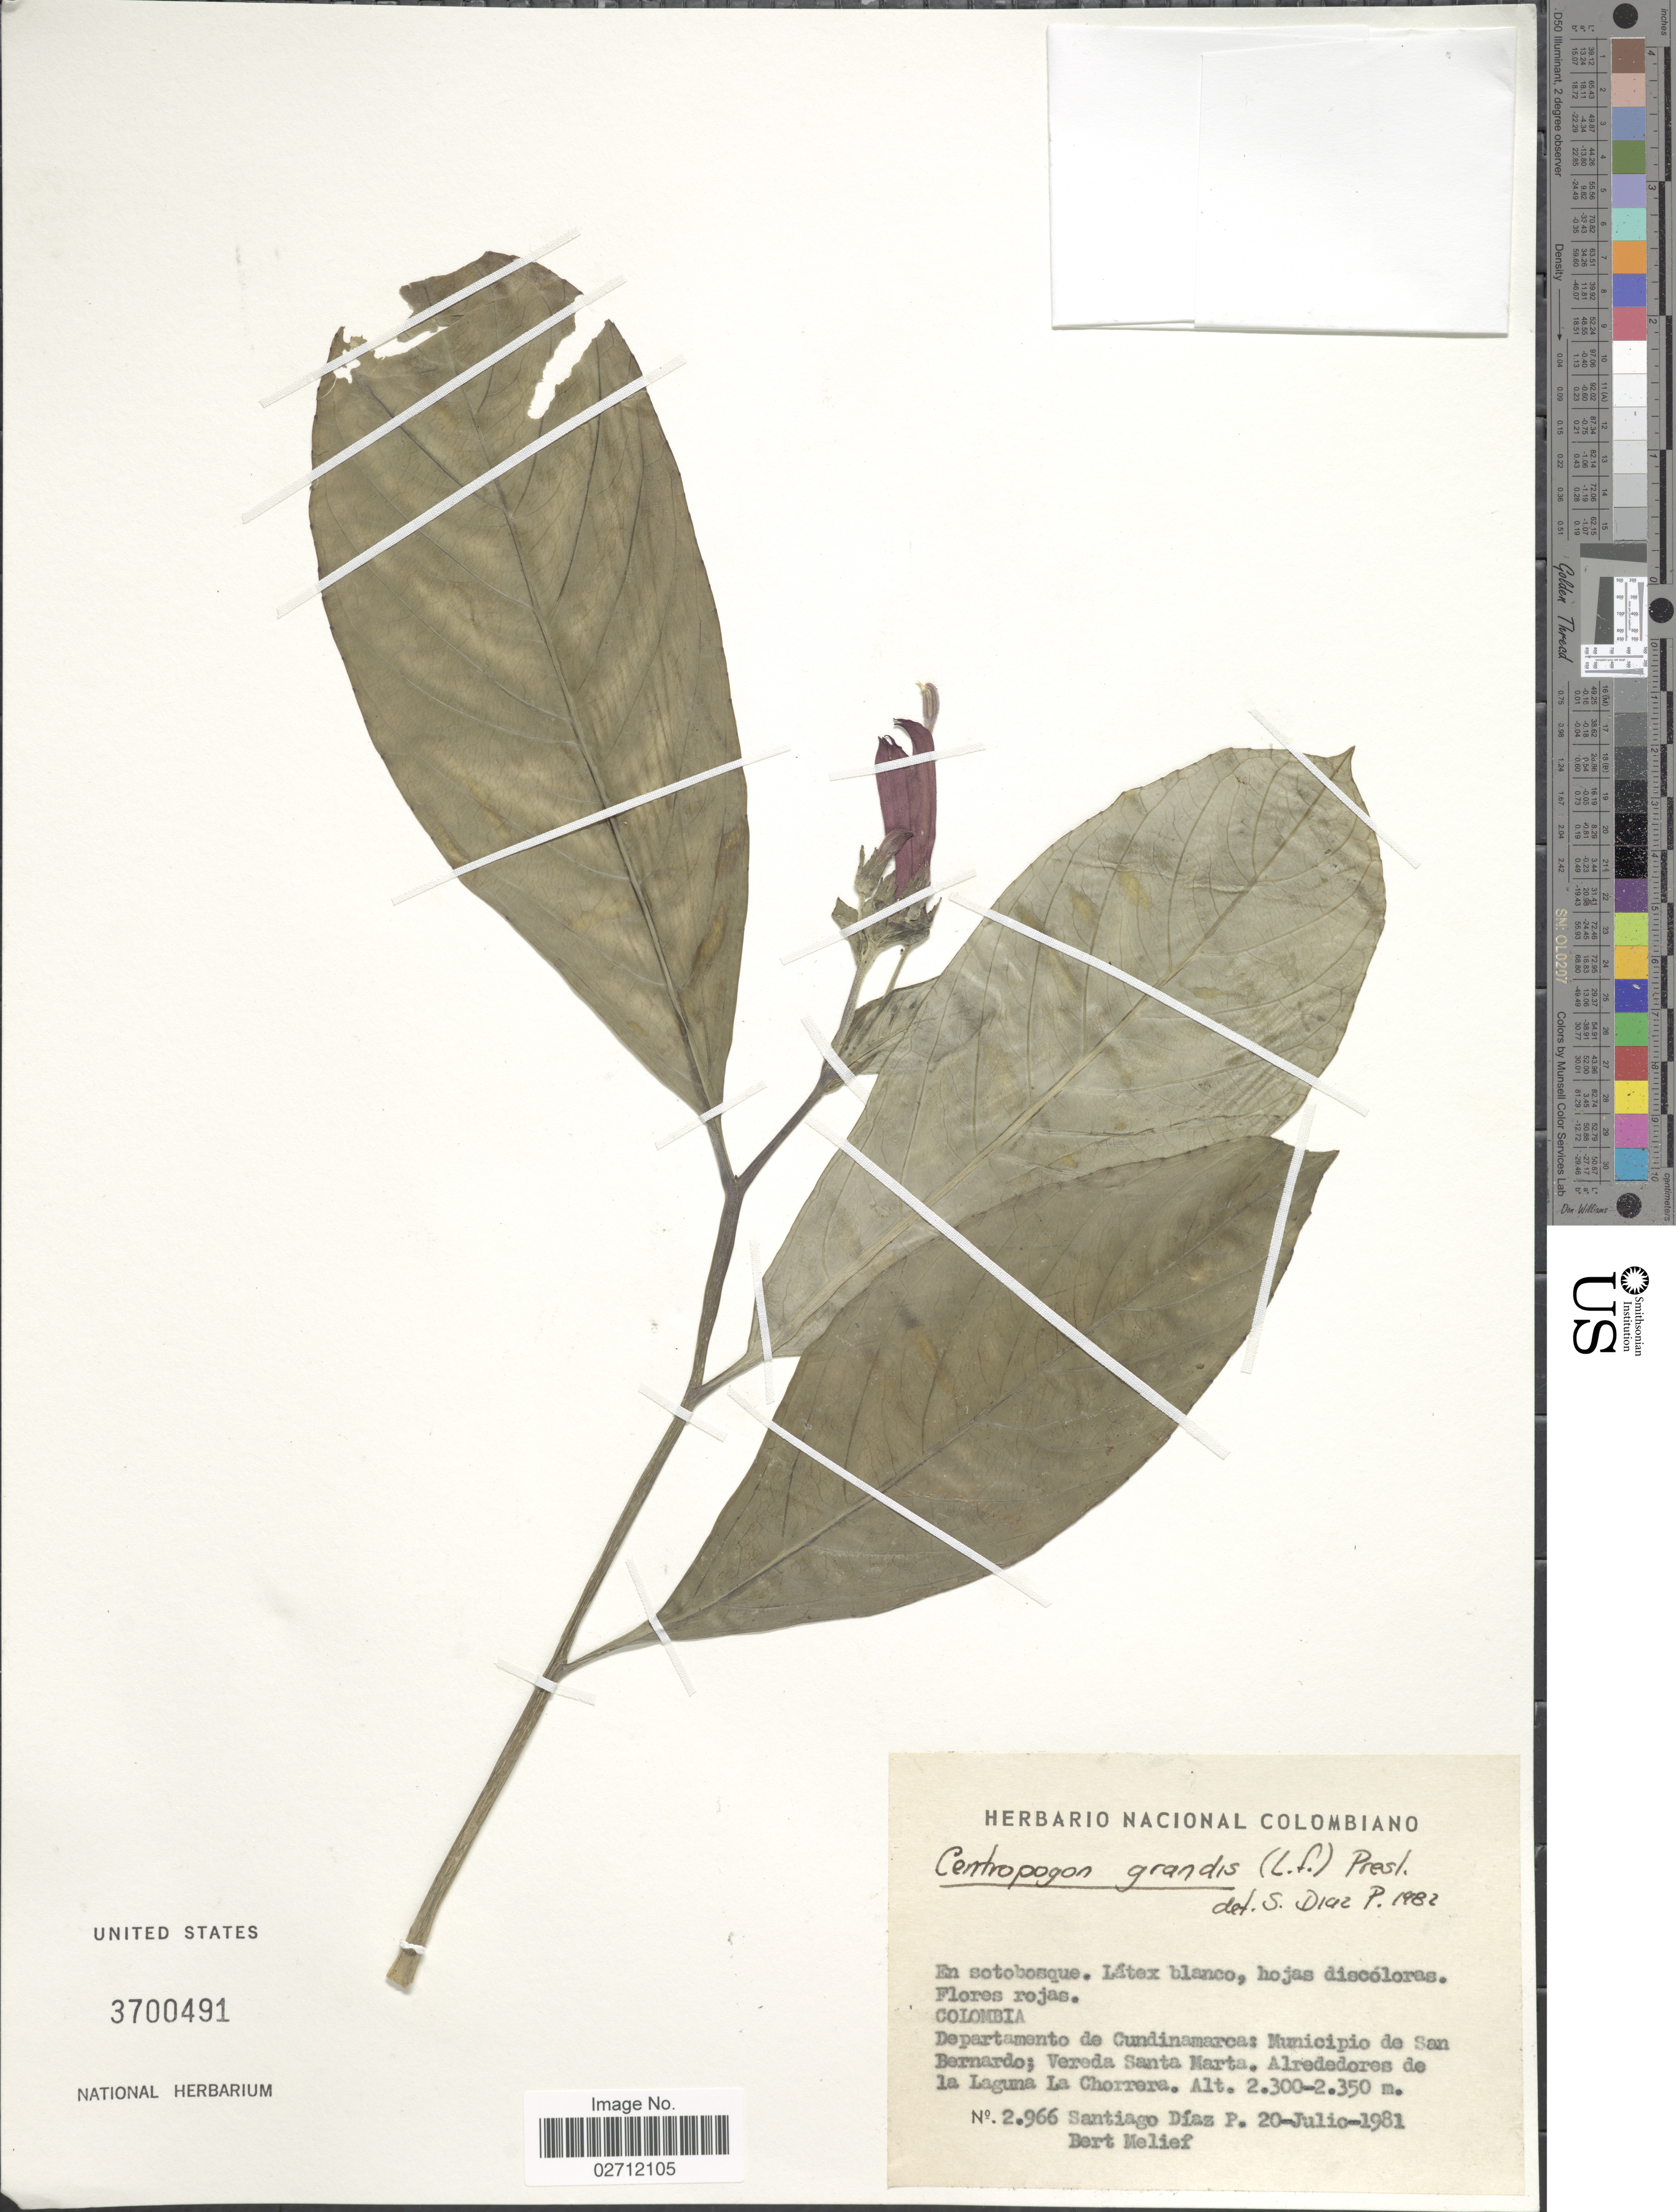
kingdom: Plantae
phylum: Tracheophyta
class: Magnoliopsida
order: Asterales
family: Campanulaceae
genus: Centropogon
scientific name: Centropogon grandis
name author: (L. f.) C. Presl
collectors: S. Díaz Píedrahíta & B. Melief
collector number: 2966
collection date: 1981-07-20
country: Colombia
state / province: Cundinamarca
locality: Municipio de San Bernardo; Vereda Santa Marta, alrededores de la laguna La Chorrera.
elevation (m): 2300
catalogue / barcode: US 3700491